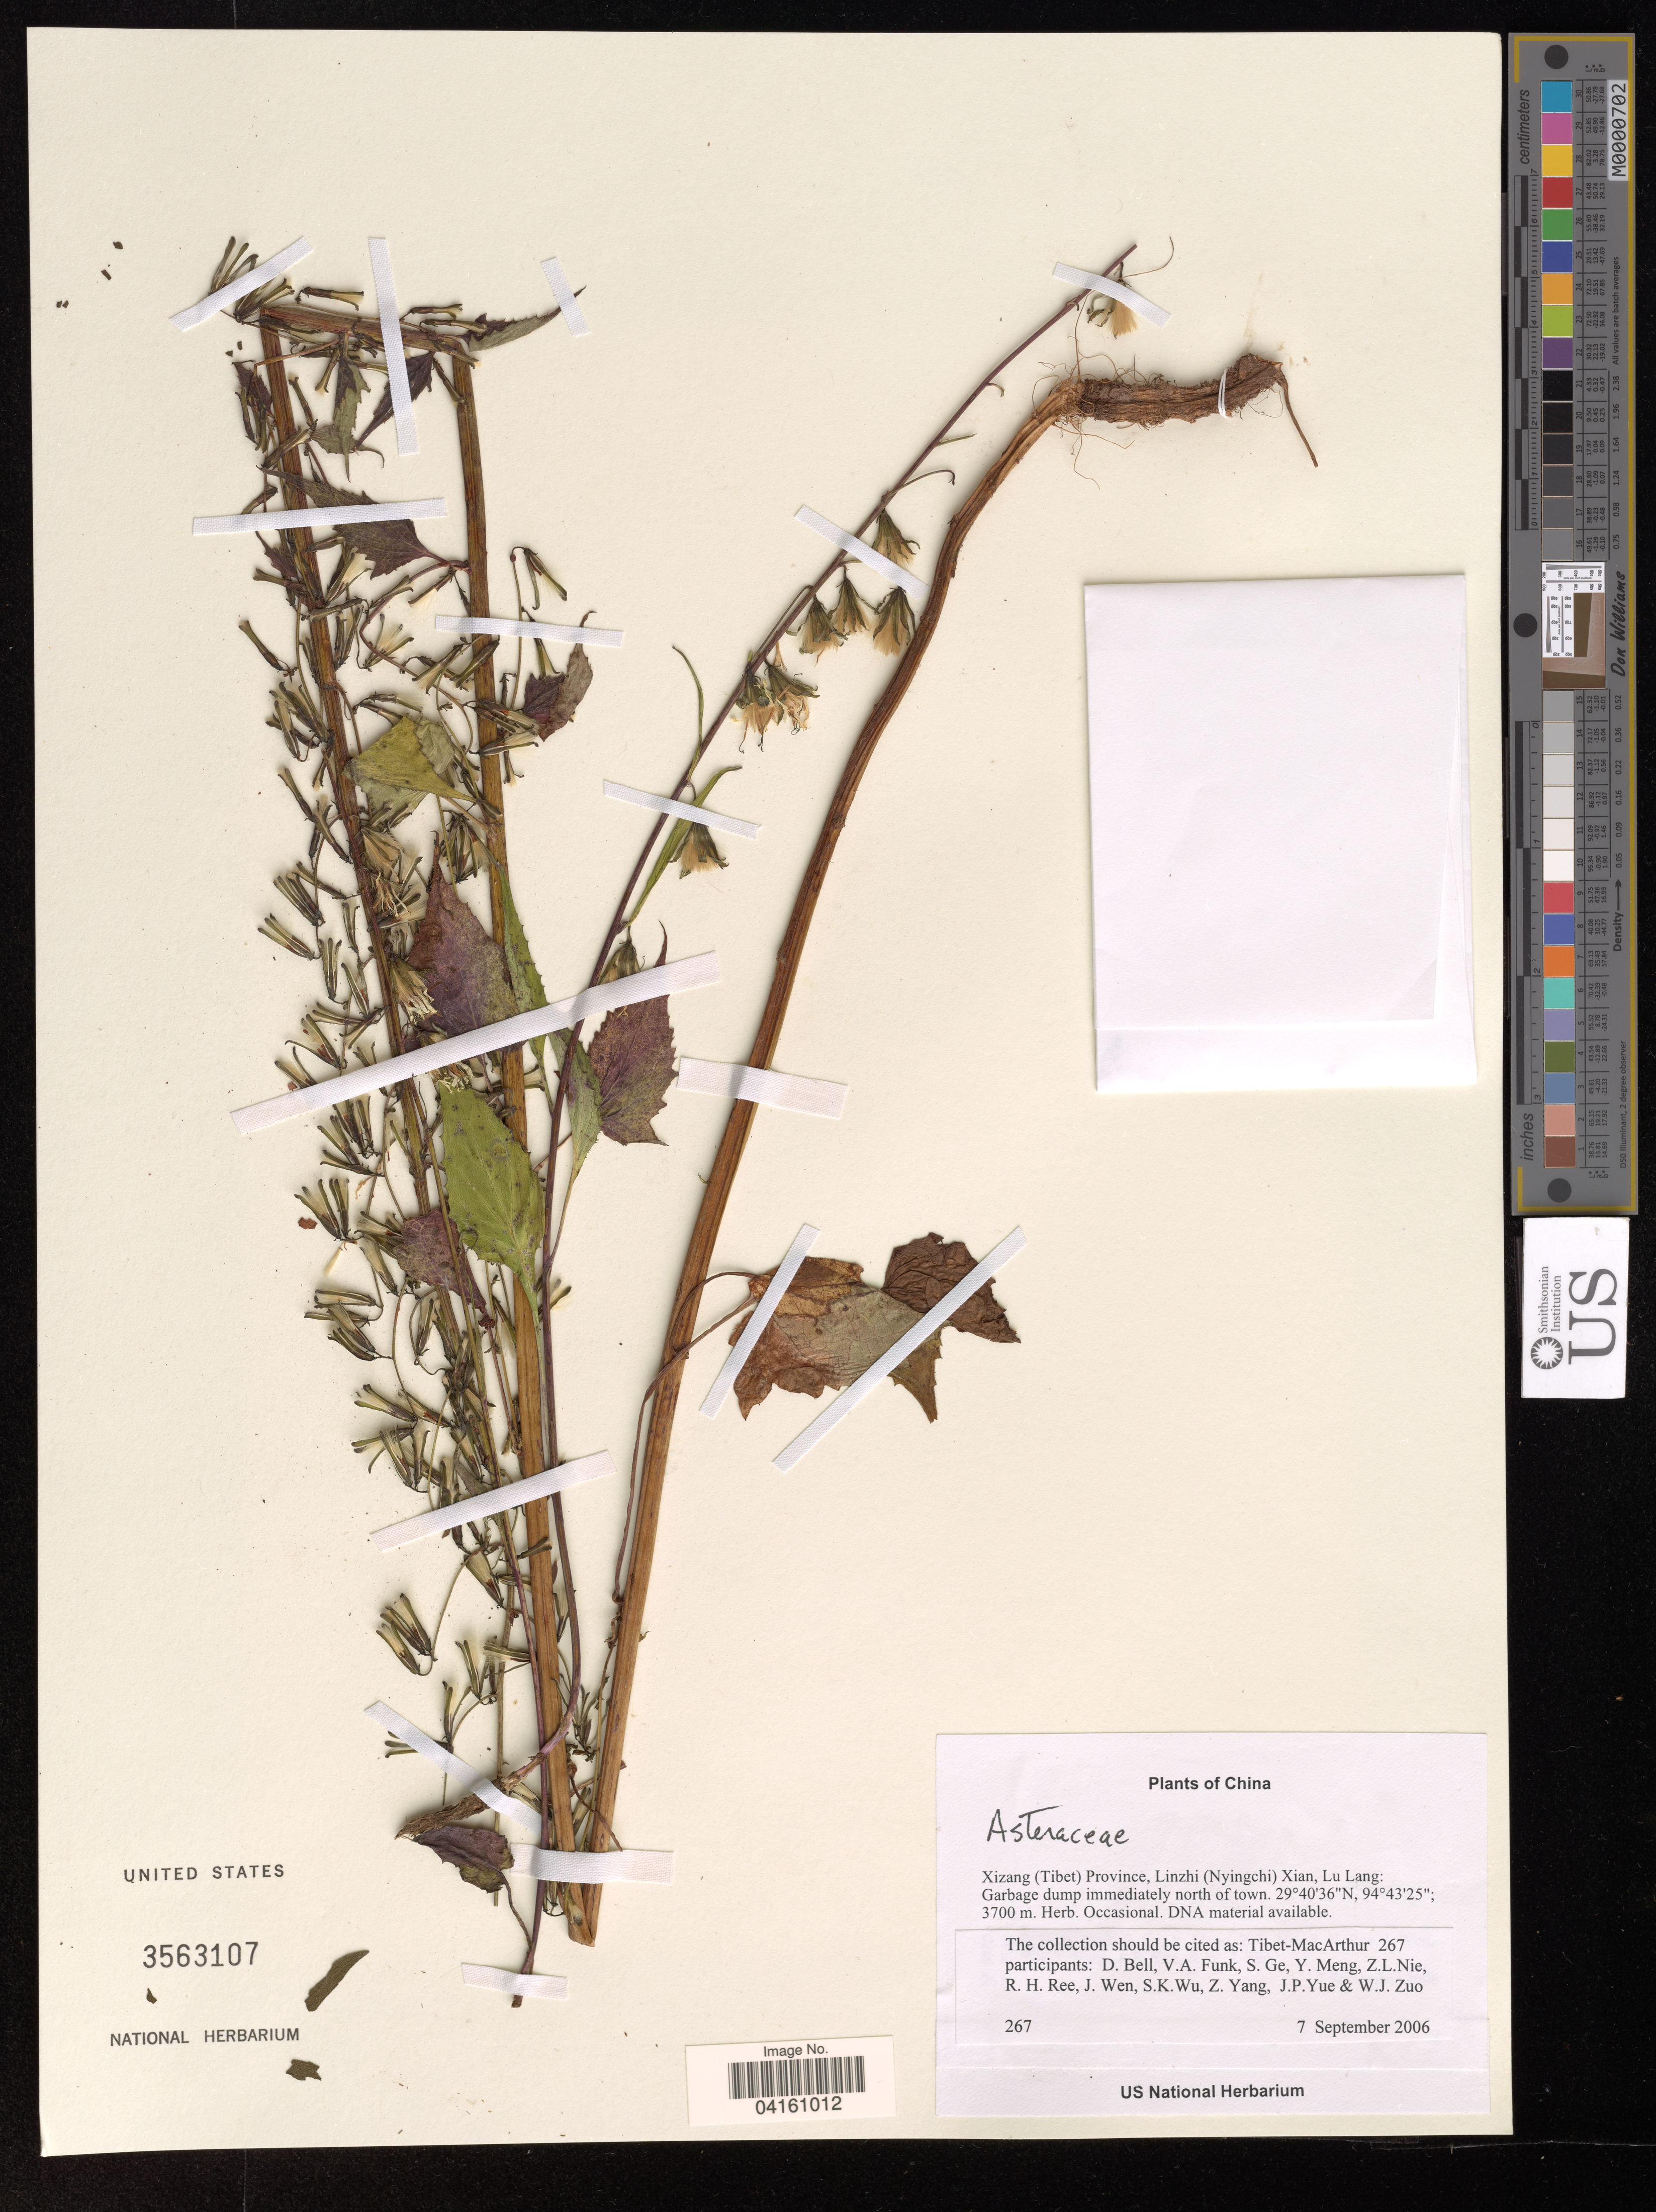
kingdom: Plantae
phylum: Tracheophyta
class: Magnoliopsida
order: Asterales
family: Asteraceae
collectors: D. A. Bell, V. Funk, S. Ge, Y. Meng, Z. Nie & El Al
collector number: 267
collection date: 2006-09-07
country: China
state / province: Xizang (Tibet)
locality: Linzhi (Nyingchi) Xian, Lu Lang: Garbage dump immediately N of town.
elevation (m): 3700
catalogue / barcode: US 3563107